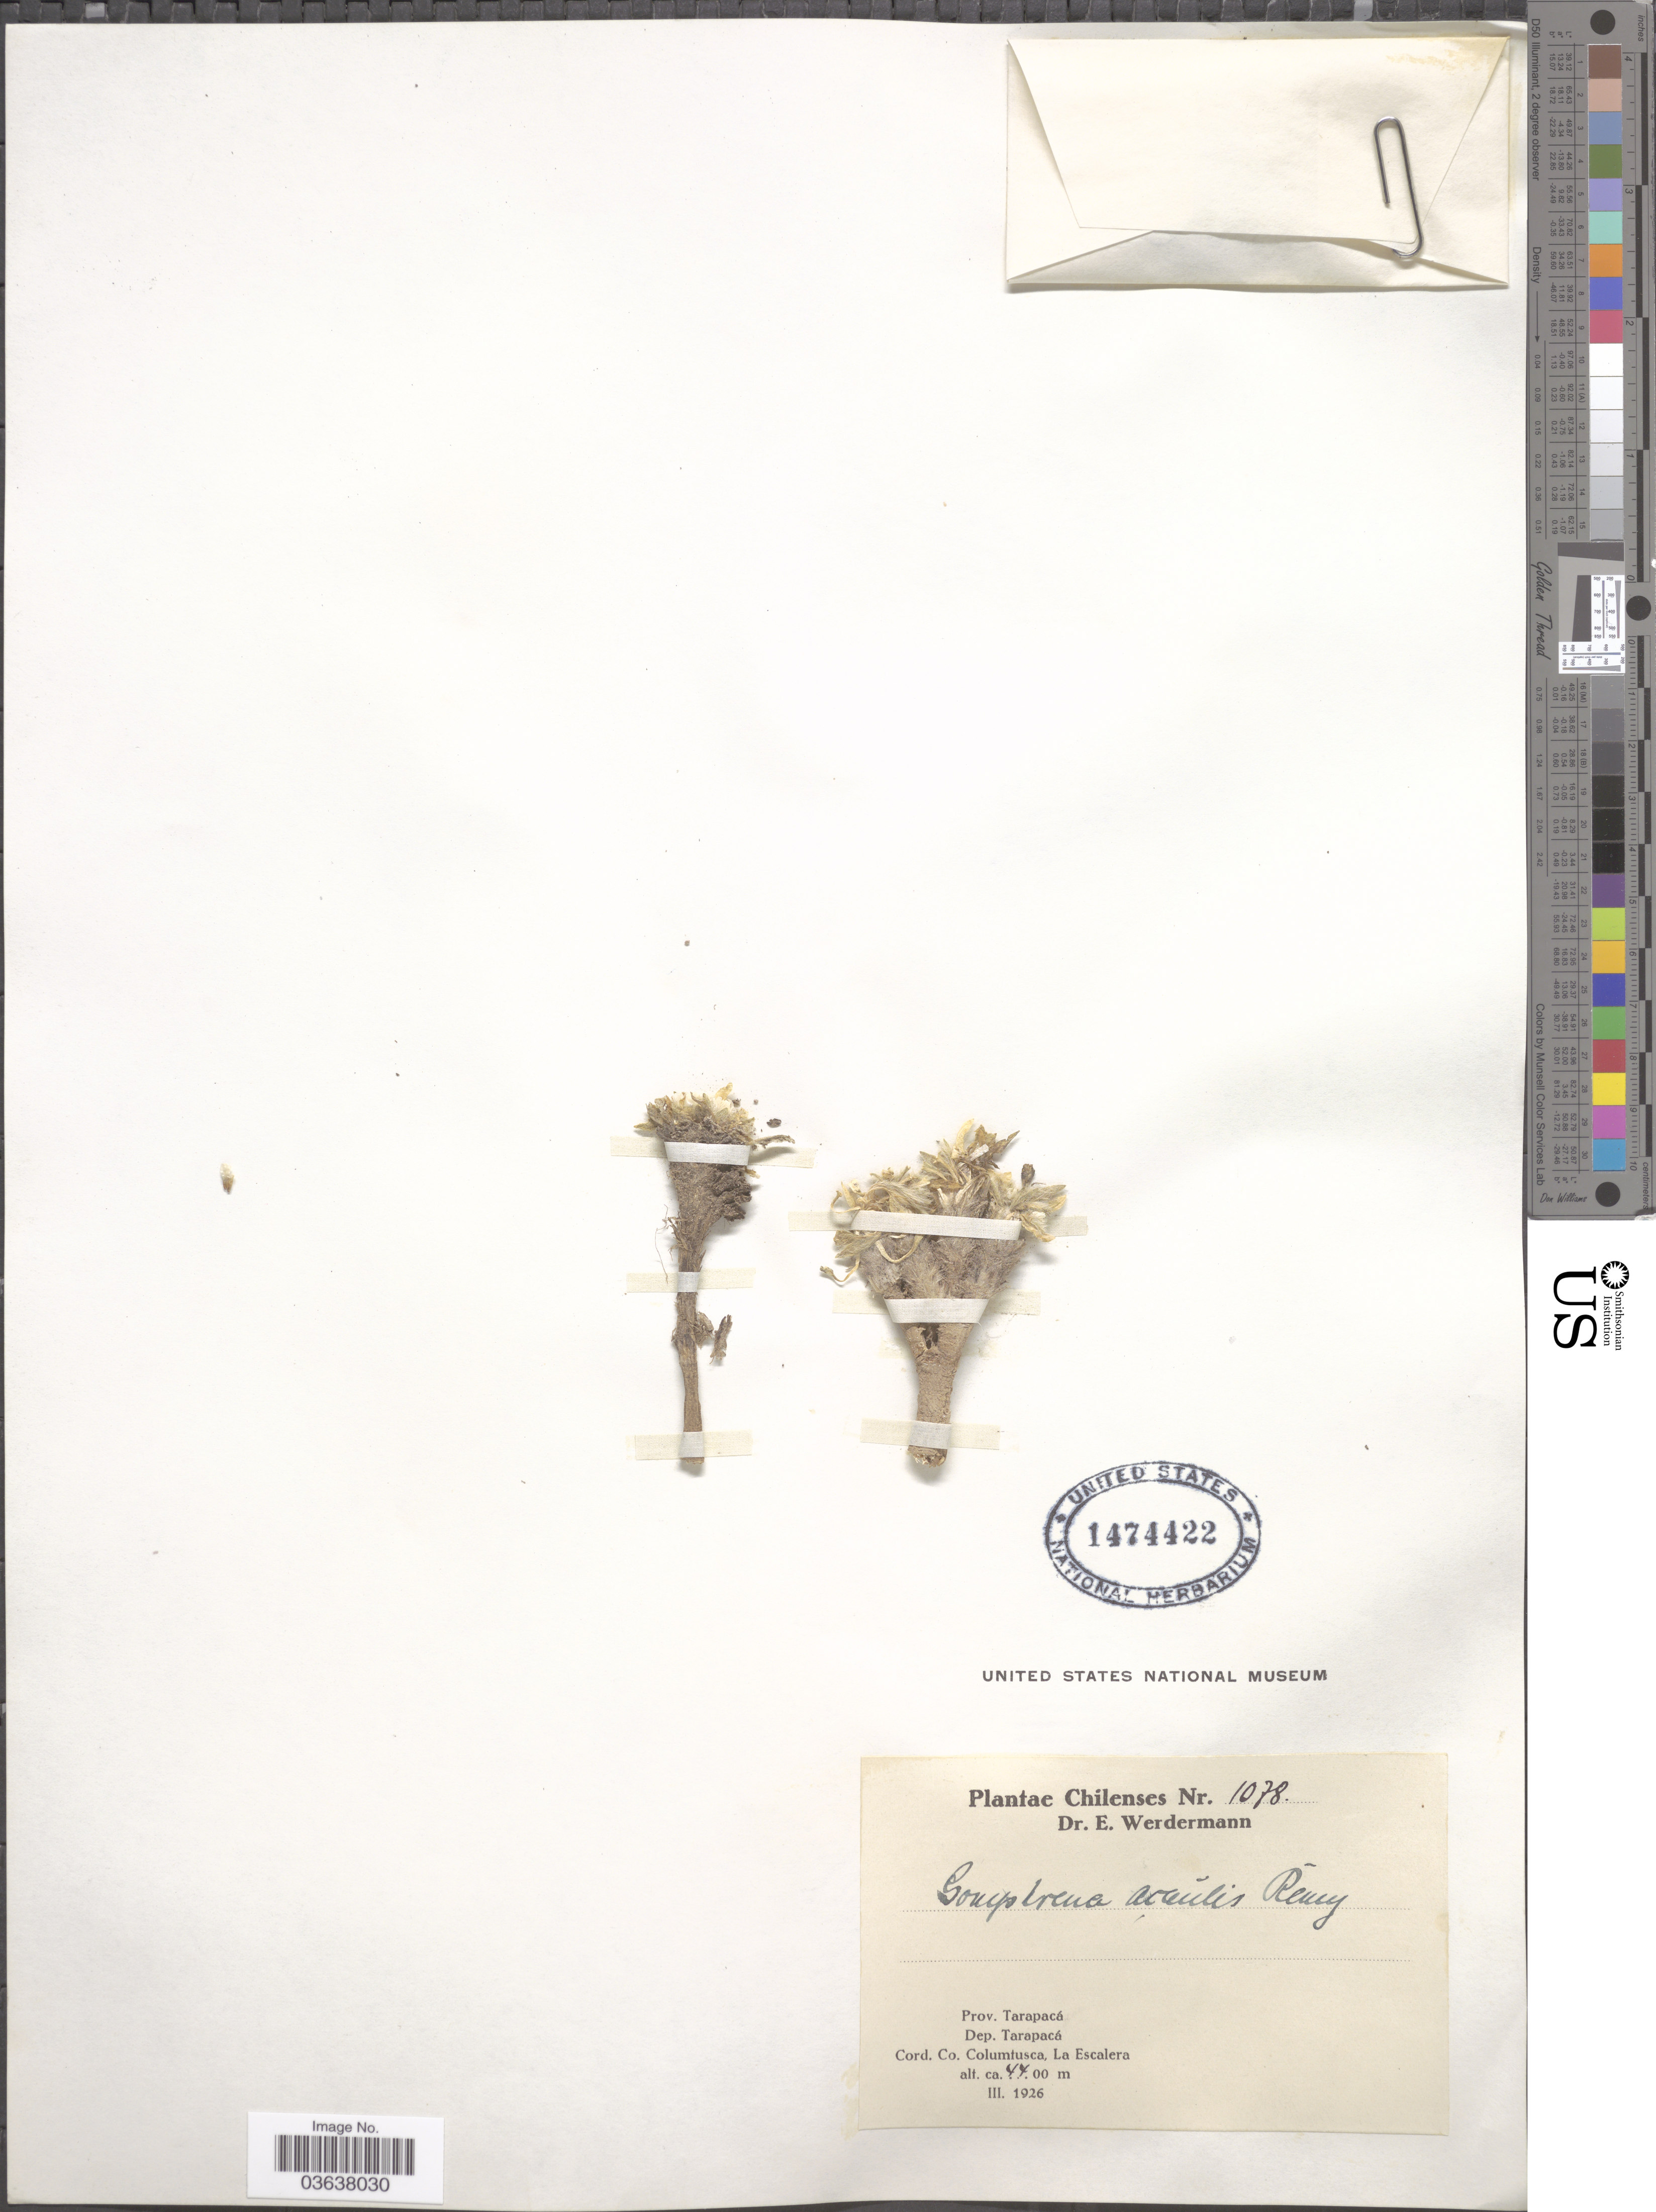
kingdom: Plantae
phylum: Tracheophyta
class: Magnoliopsida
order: Caryophyllales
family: Amaranthaceae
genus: Gomphrena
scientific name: Gomphrena meyeniana var. acaulis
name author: (J. Rémy) Suess.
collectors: E. Werdermann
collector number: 1078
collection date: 1926-03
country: Chile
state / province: Tarapacá (I)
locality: Dep. Tarapacá, Cord. Co. Columtusca, La Escalera.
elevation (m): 4400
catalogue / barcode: US 1474422